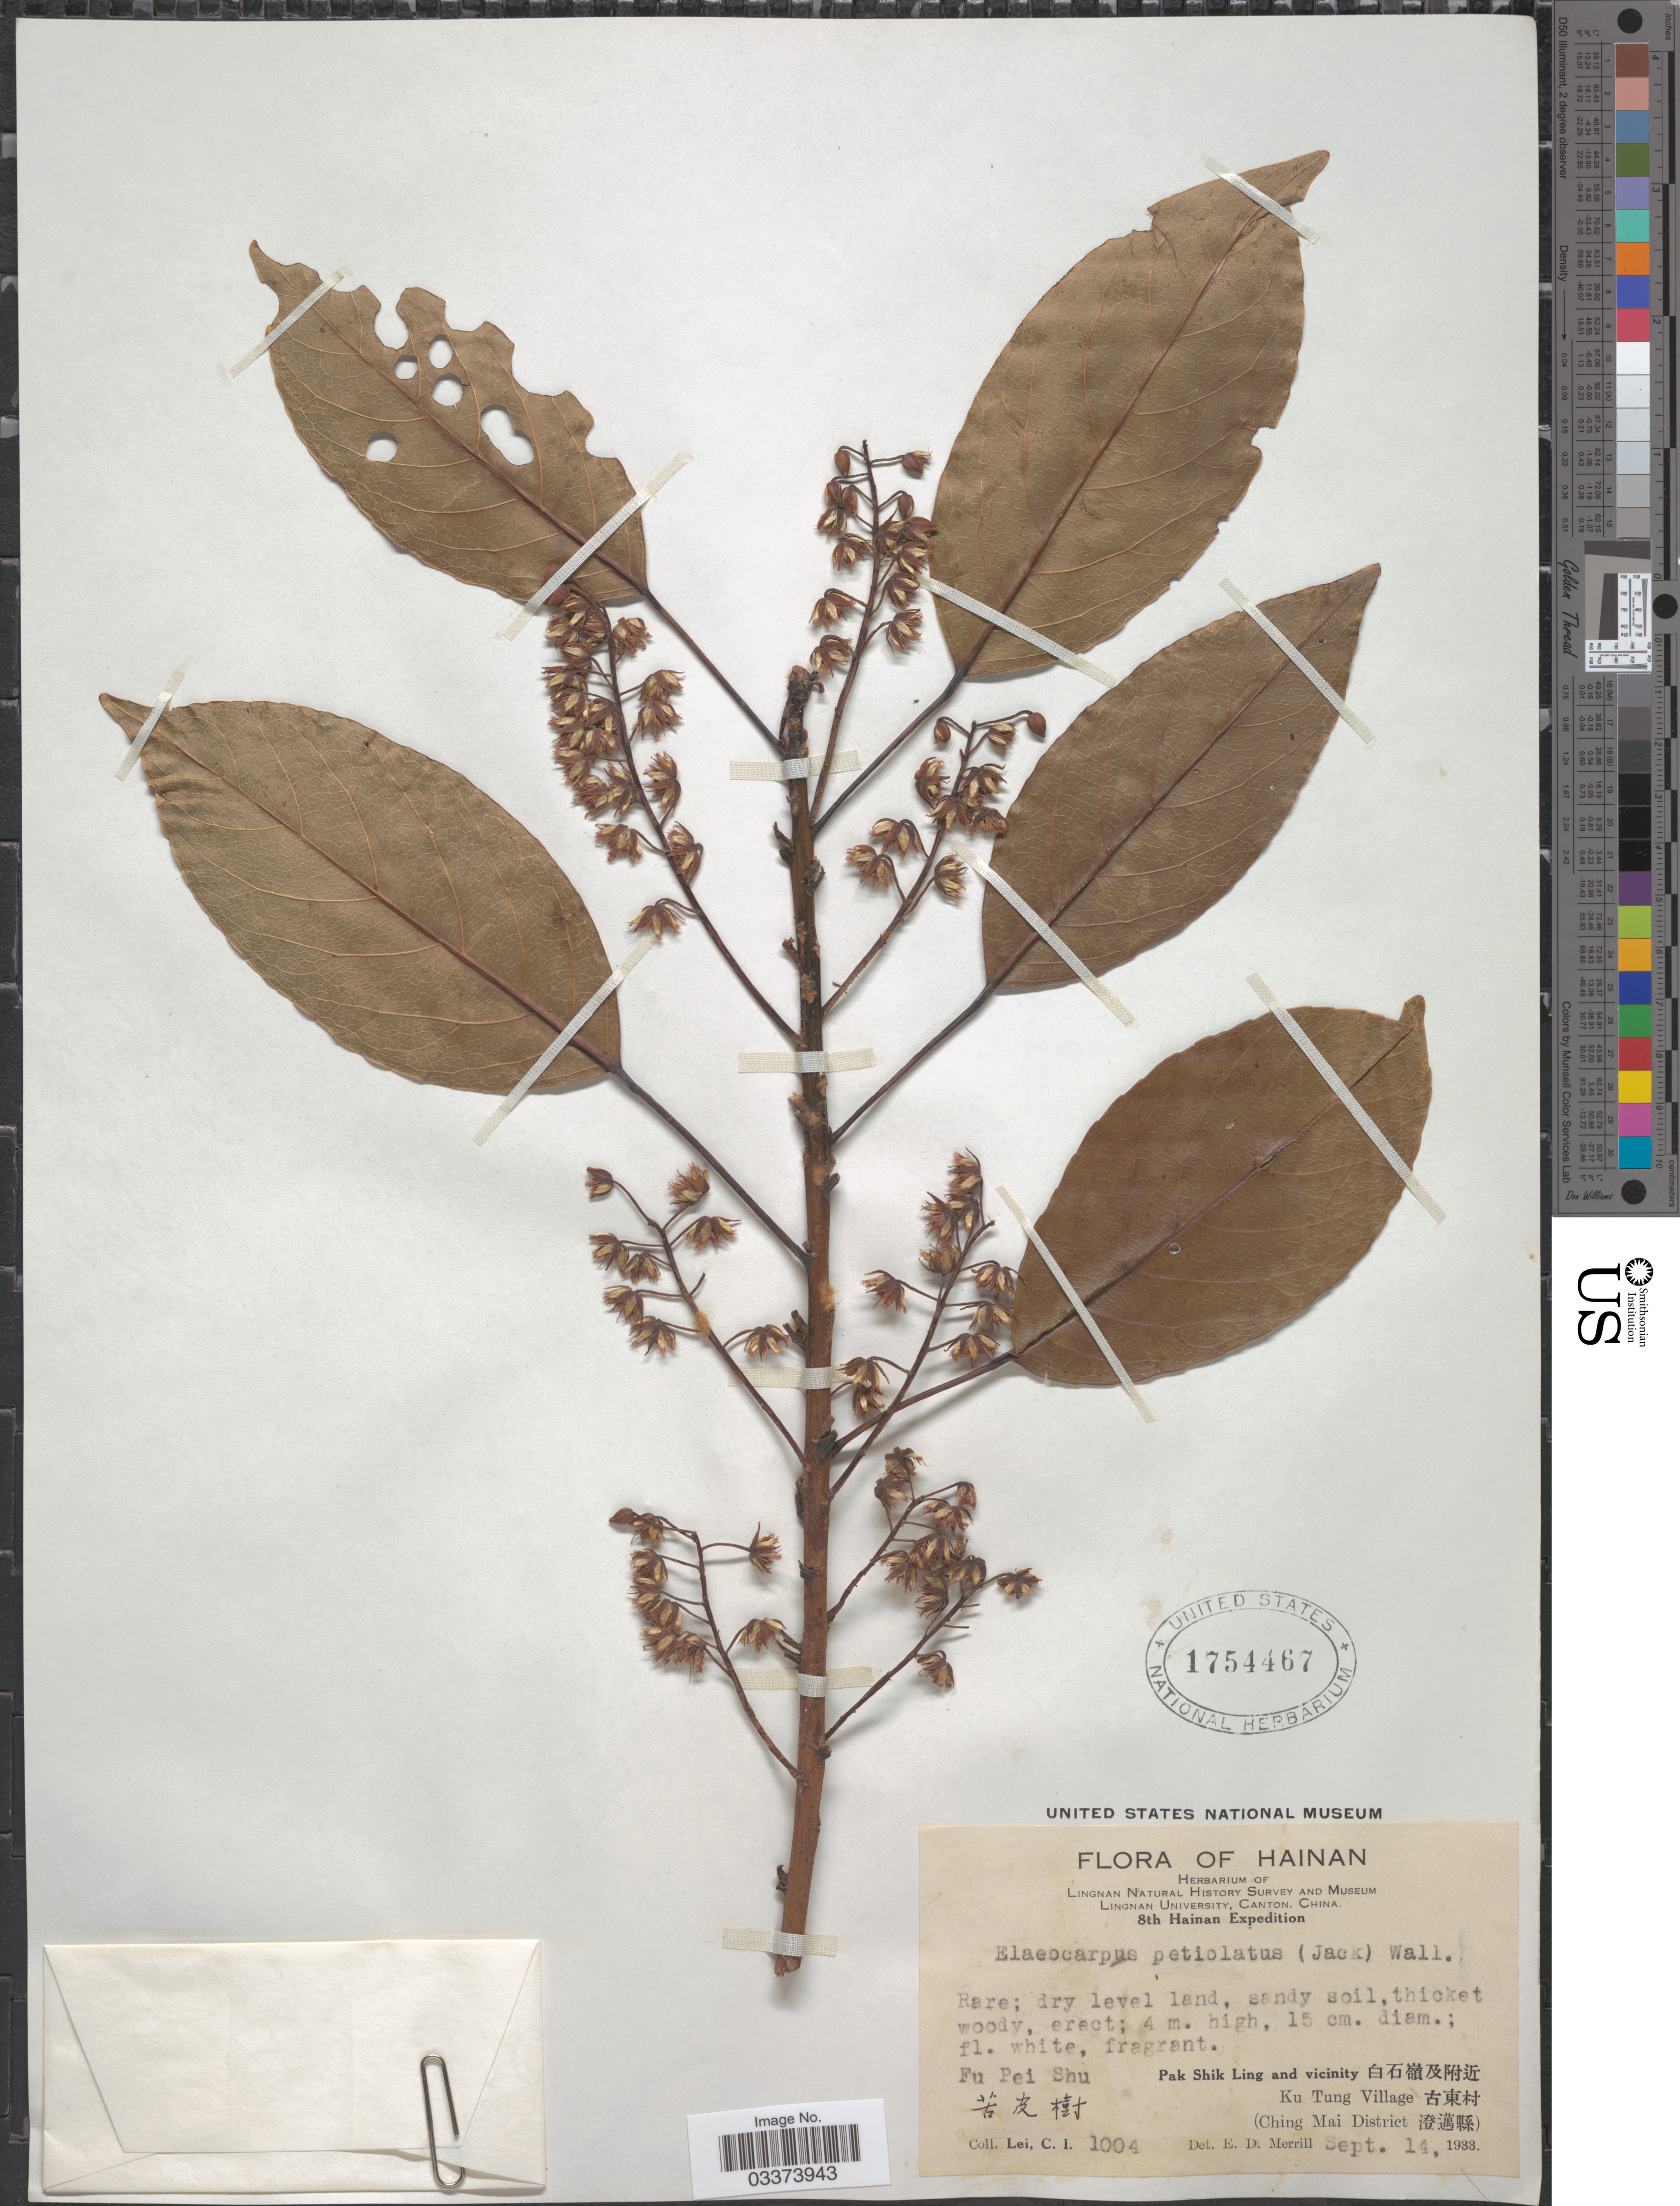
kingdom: Plantae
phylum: Tracheophyta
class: Magnoliopsida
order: Oxalidales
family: Elaeocarpaceae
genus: Elaeocarpus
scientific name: Elaeocarpus petiolatus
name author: (Jack) Wall.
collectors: C. I. Lei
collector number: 1004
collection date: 1933-09-14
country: China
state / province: Hainan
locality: PakShikLing and Vicinity, Ku Tung Village, Ching Mai District. Fu Pei Shu.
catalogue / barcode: US 1754467